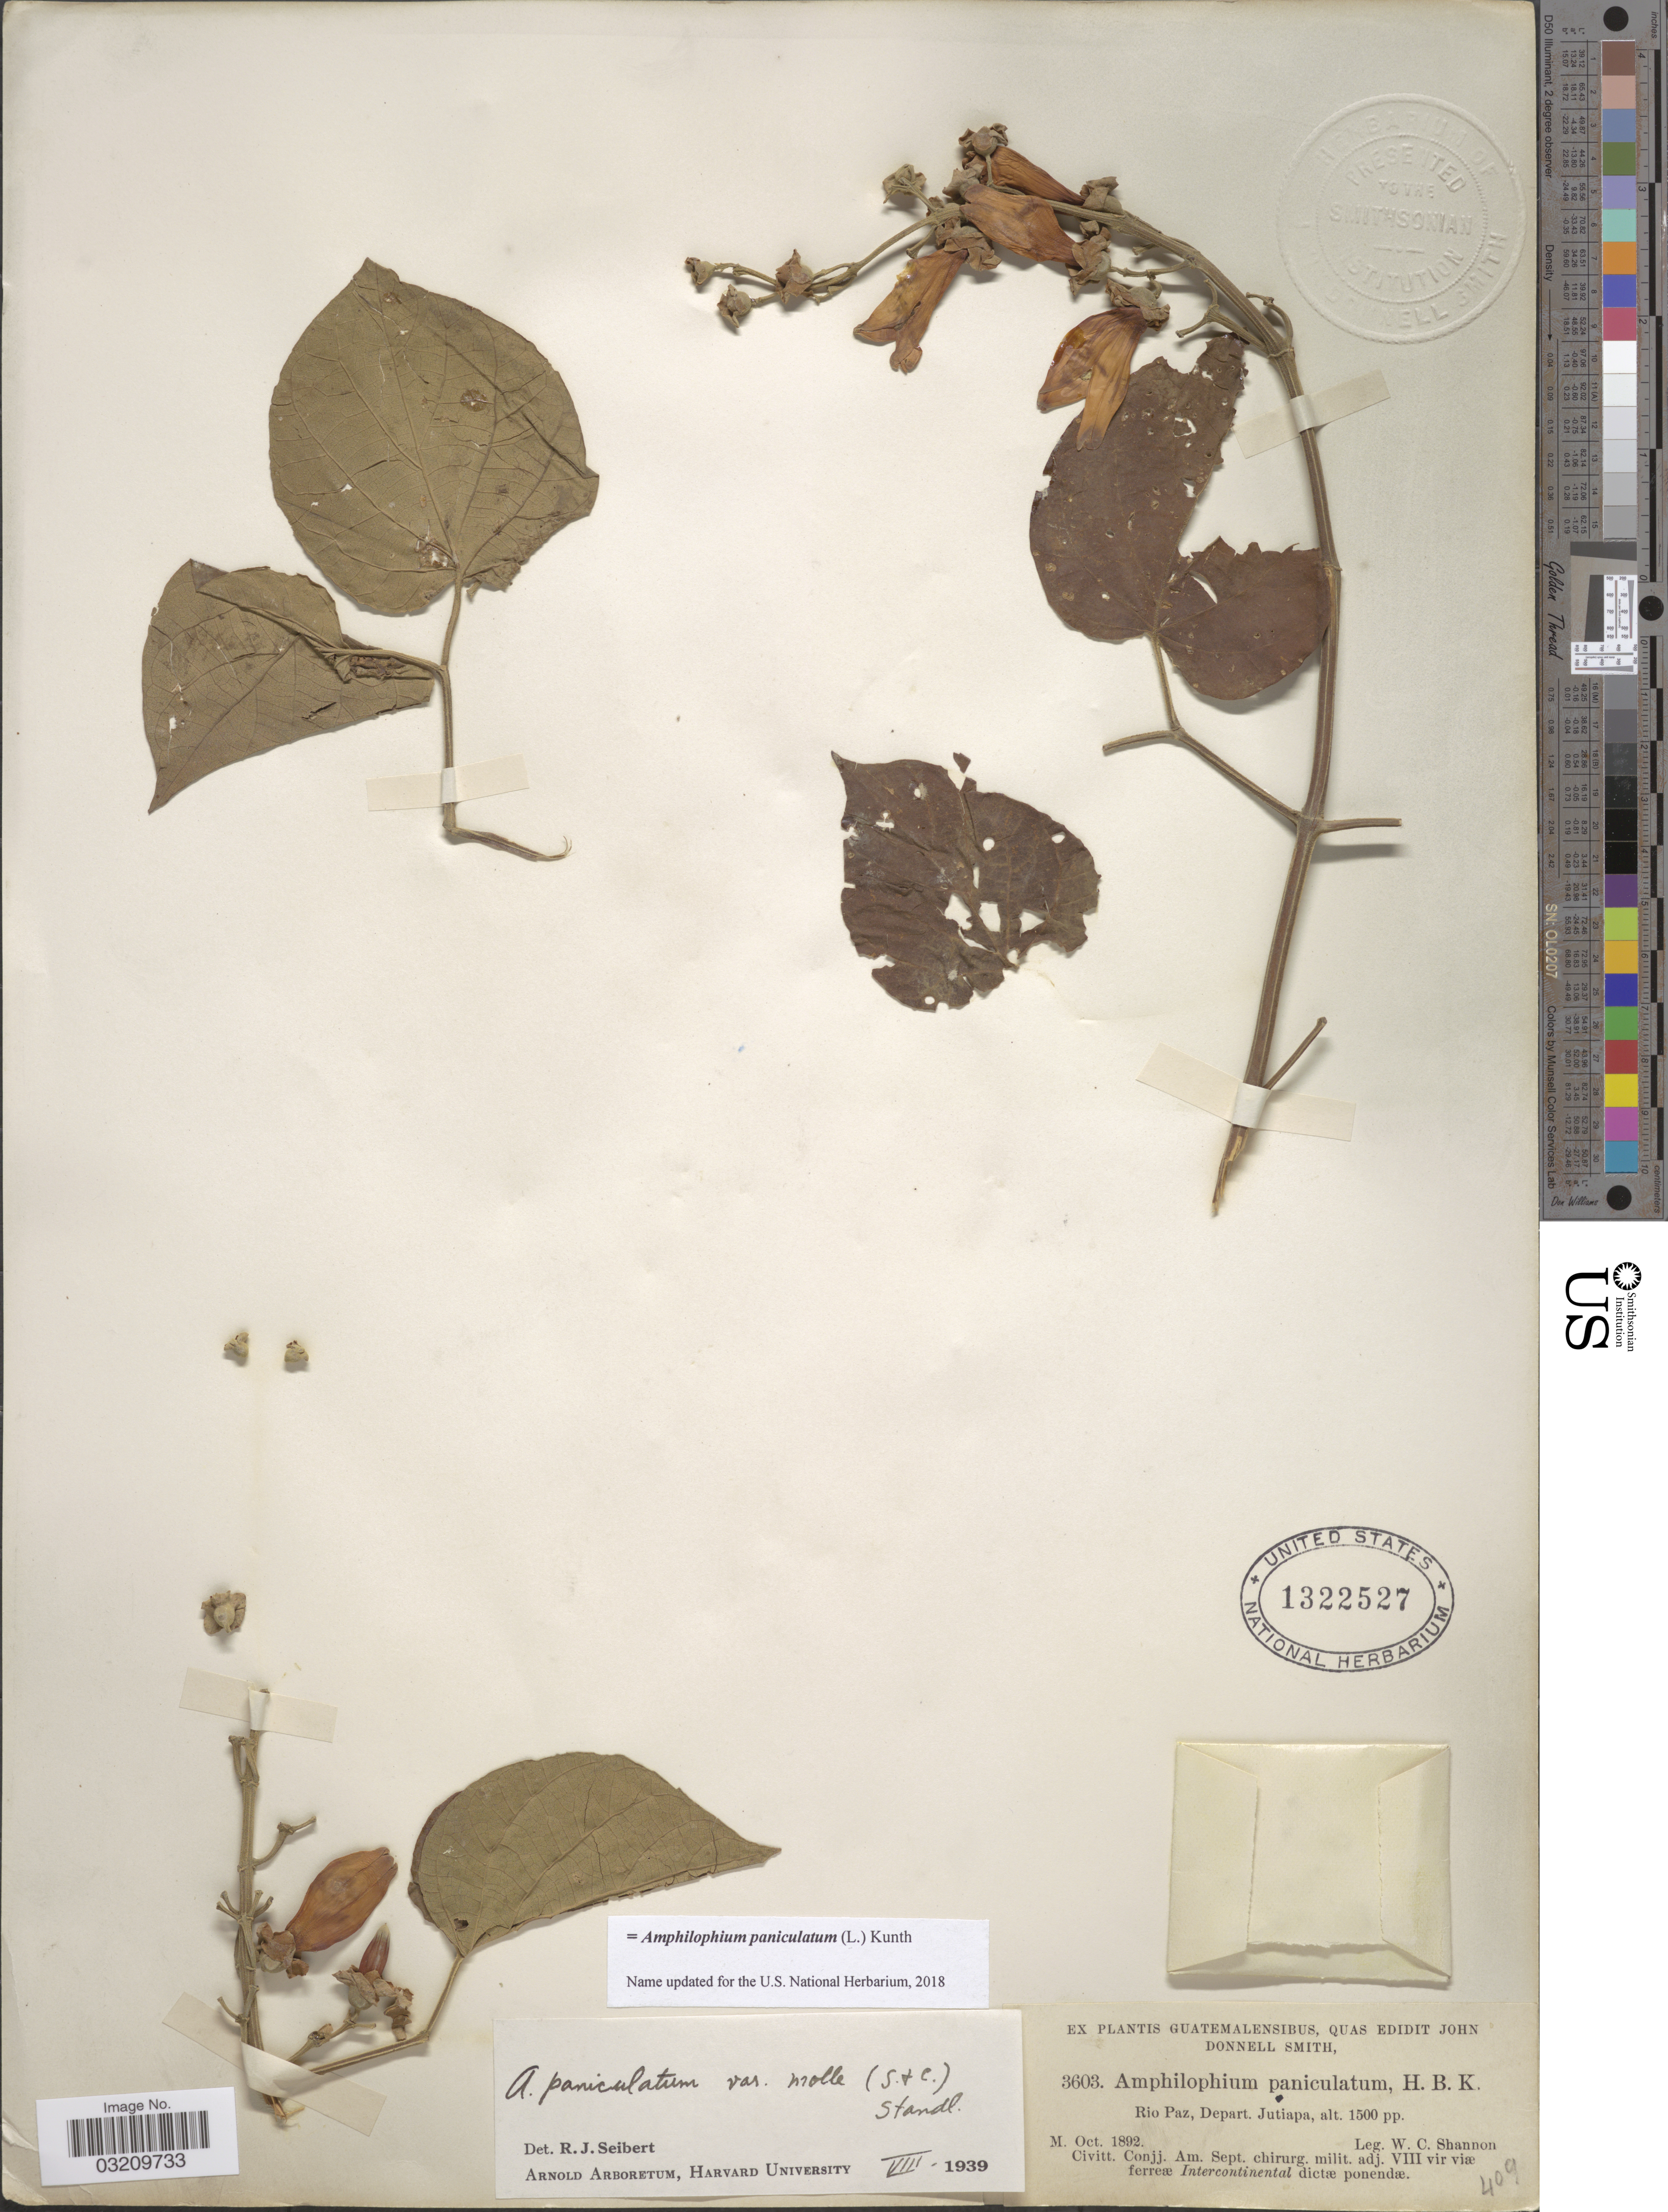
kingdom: Plantae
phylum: Tracheophyta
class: Magnoliopsida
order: Lamiales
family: Bignoniaceae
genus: Amphilophium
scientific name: Amphilophium paniculatum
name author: (L.) Kunth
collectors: W. C. Shannon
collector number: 3603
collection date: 1892-10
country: Guatemala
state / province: Jutiapa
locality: Rio Paz, Depart. Jutiapa.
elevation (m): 457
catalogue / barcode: US 1322527